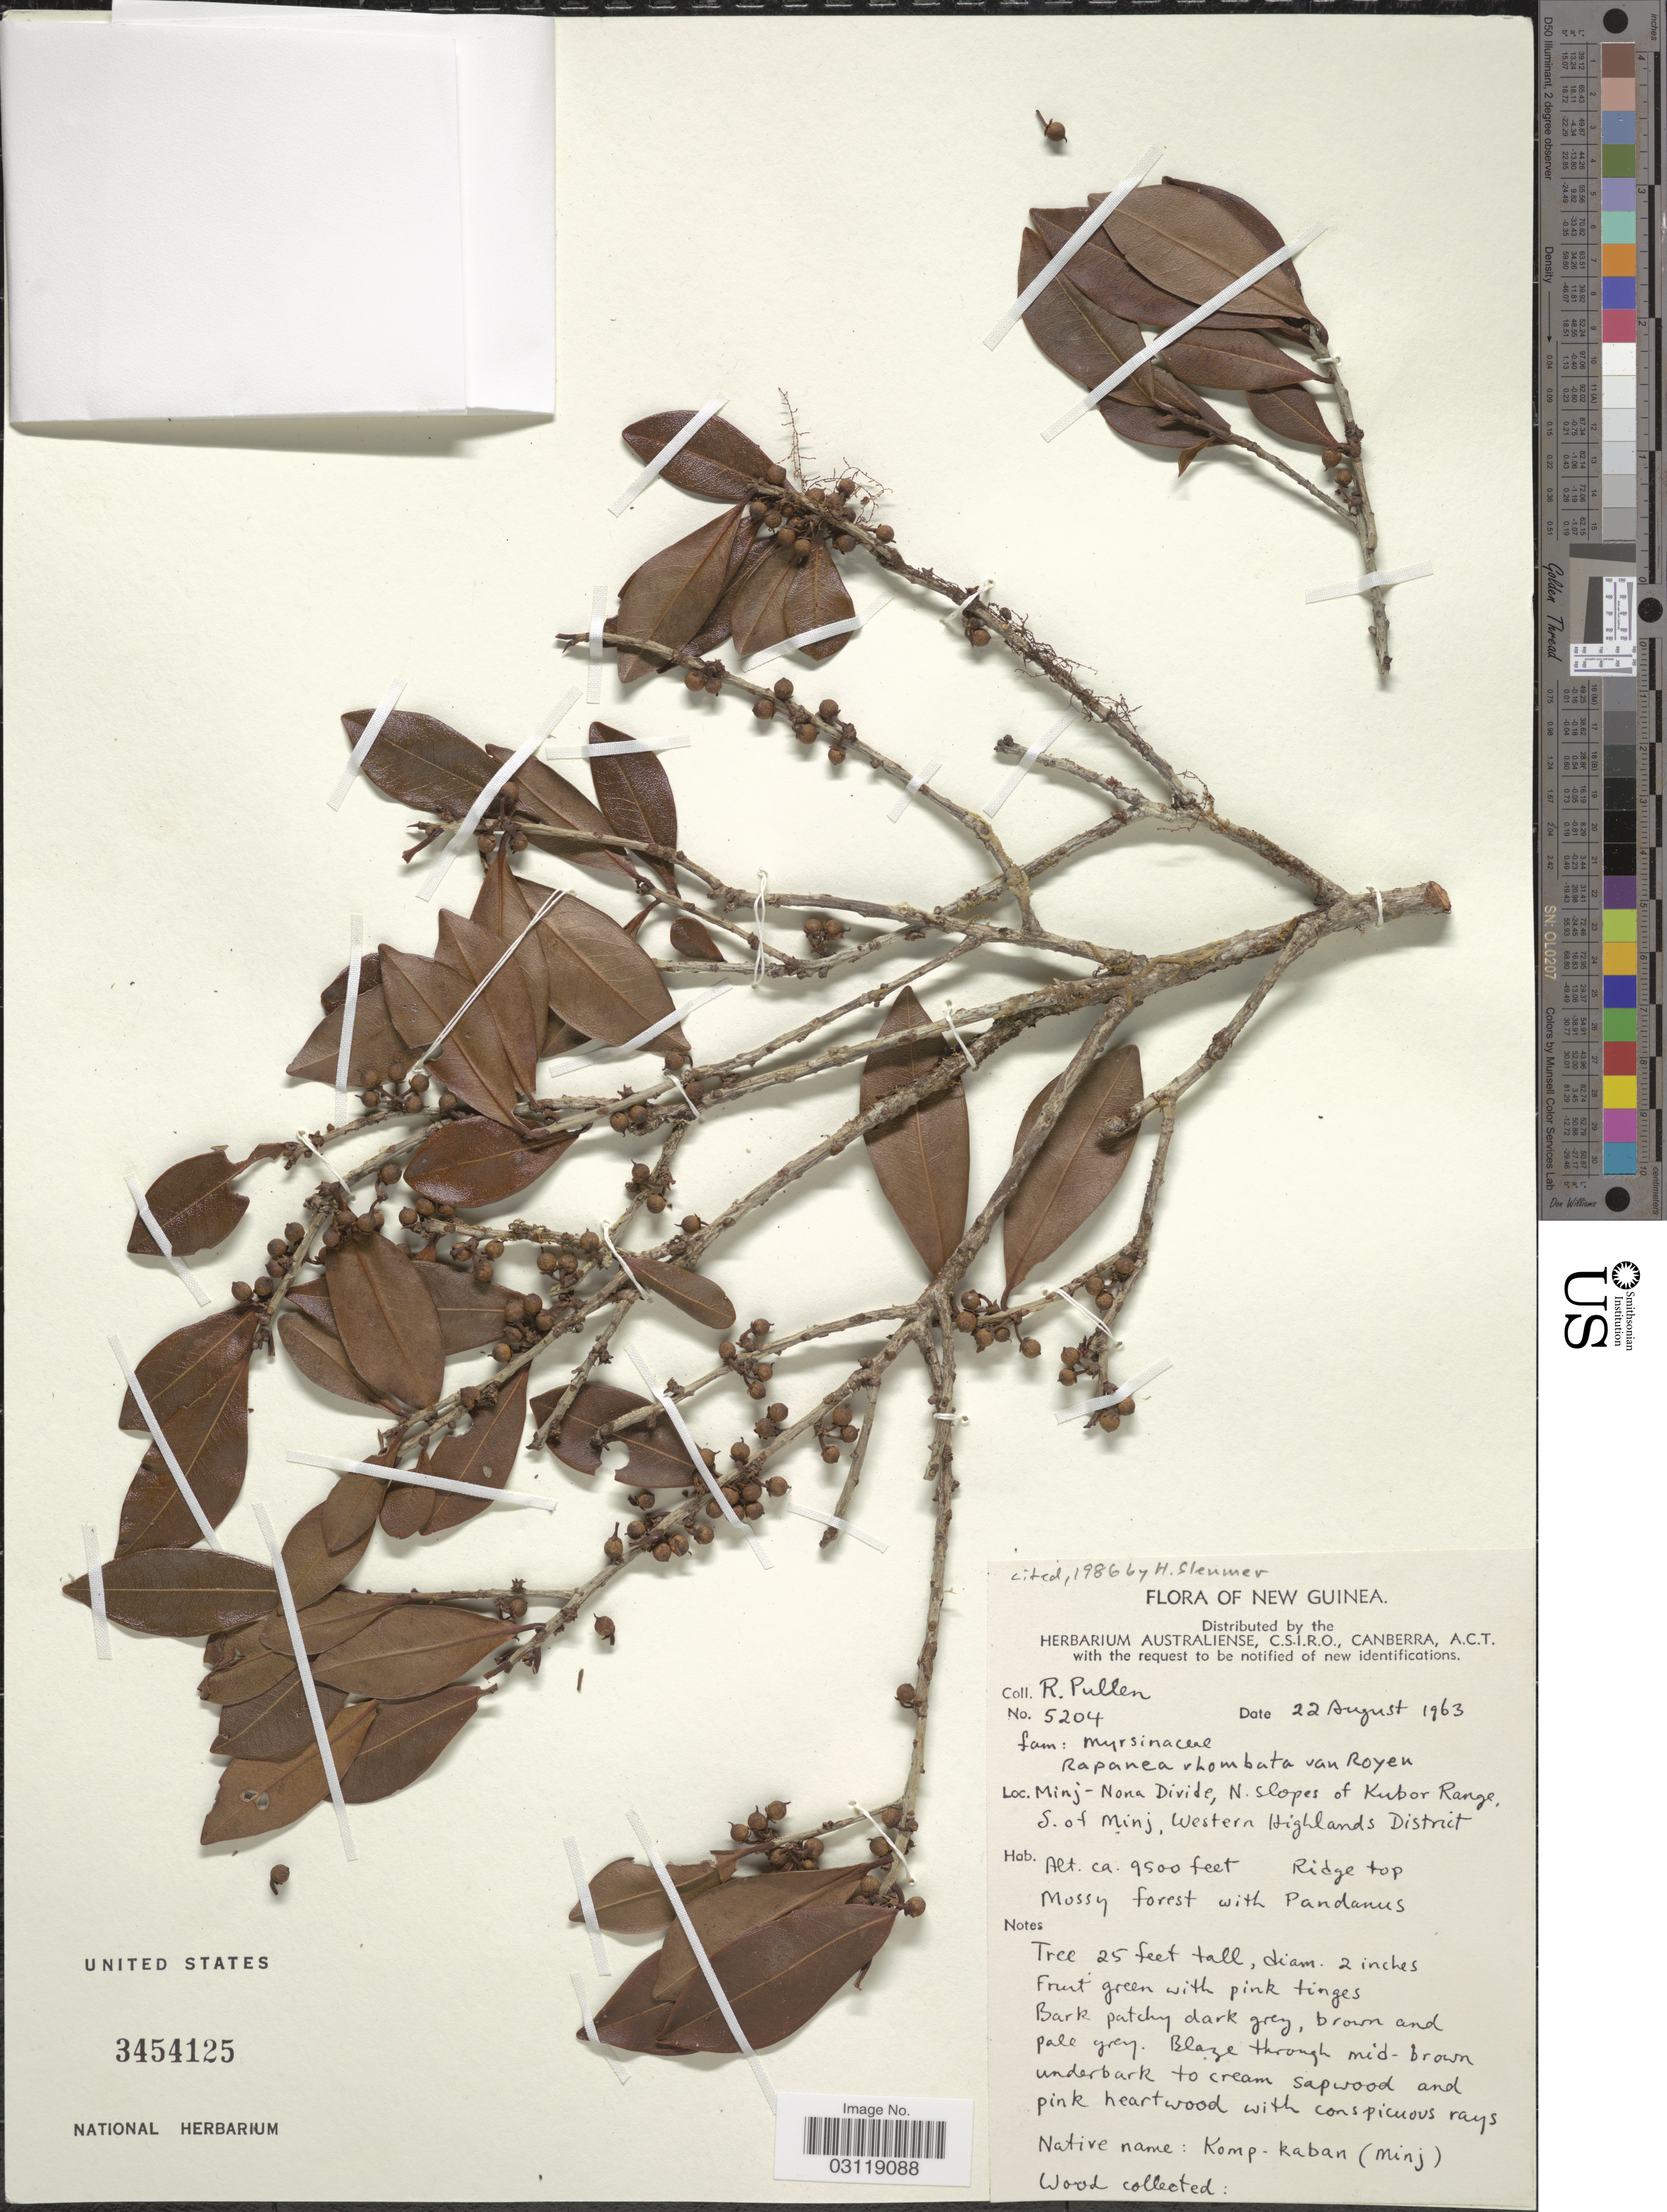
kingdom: Plantae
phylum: Tracheophyta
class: Magnoliopsida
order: Ericales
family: Primulaceae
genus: Rapanea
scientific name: Rapanea rhombata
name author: P. Royen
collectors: R. Pullen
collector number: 5204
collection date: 1963-08-22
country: Papua New Guinea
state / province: Western Highlands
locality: New Guinea. Minj-Nona Divide, N. Slopes of Kubor Range, S. of Minj.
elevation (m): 2896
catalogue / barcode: US 3454125